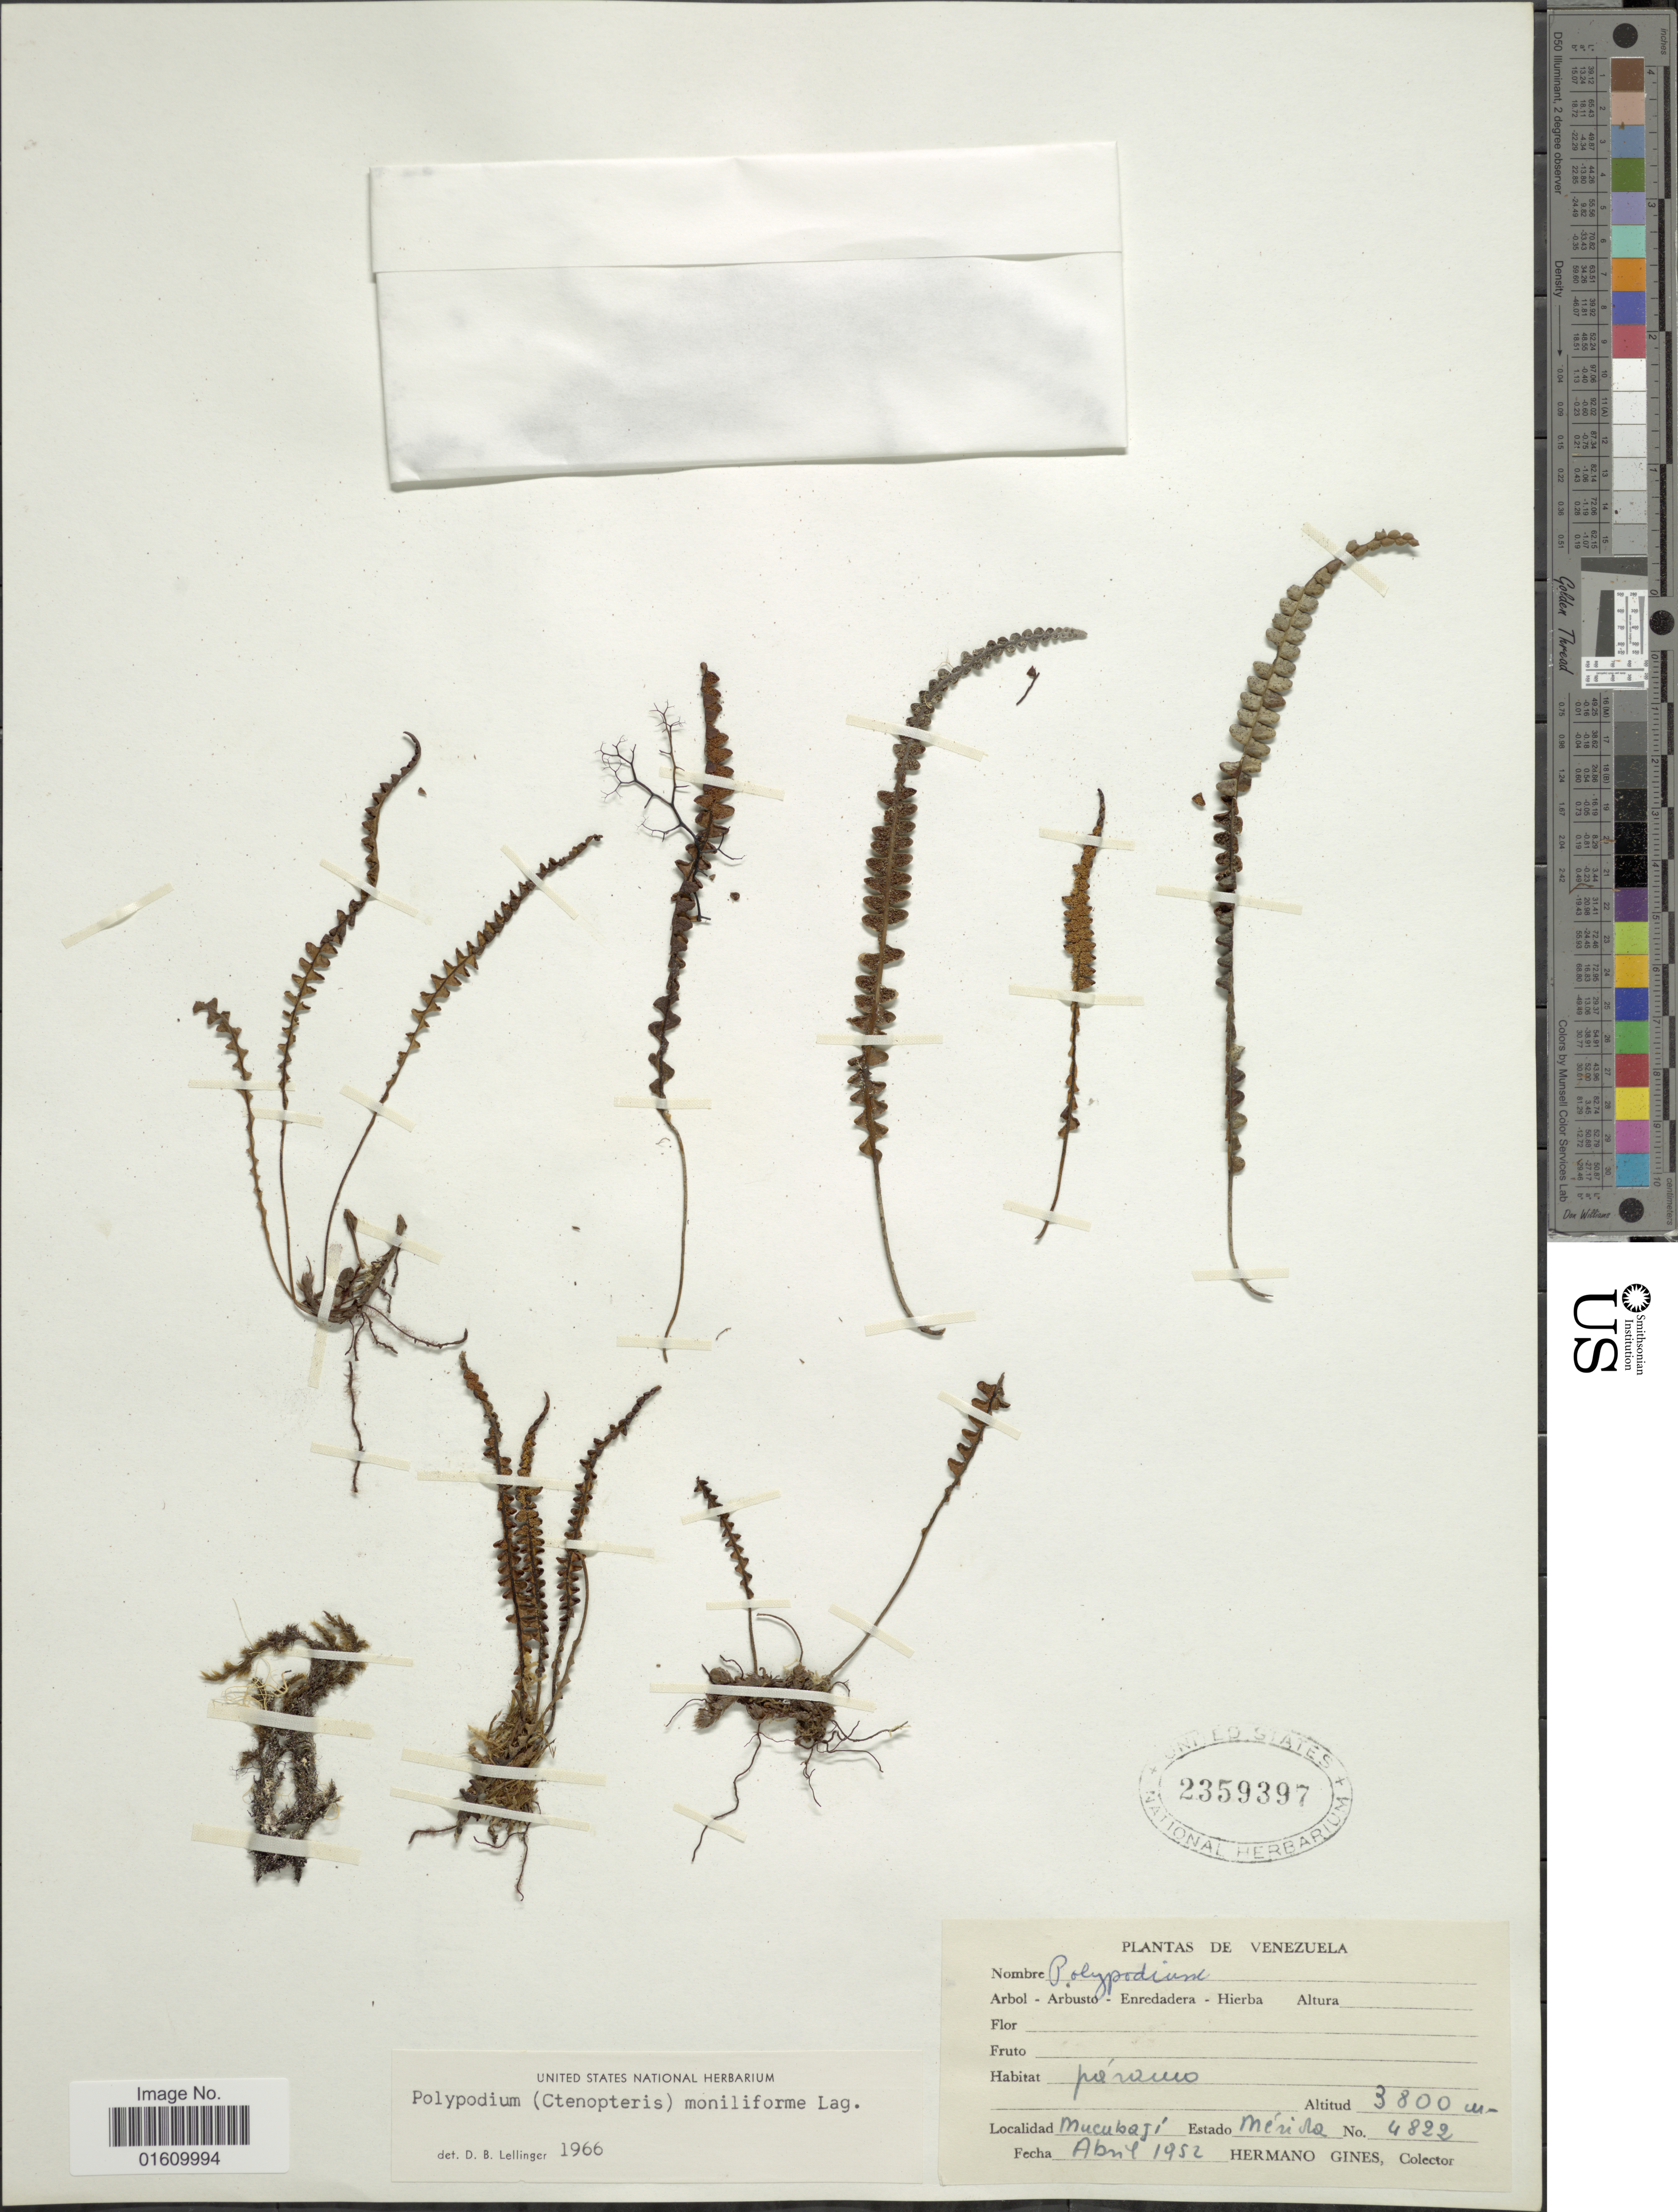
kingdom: Plantae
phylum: Tracheophyta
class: Polypodiopsida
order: Polypodiales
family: Polypodiaceae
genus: Melpomene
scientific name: Melpomene moniliformis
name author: (Lag. ex Sw.) A.R. Sm. & R.C. Moran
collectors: Bro. Gines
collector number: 4822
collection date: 1952-04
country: Venezuela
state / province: Mérida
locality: Mucubaji, Merida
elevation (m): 3800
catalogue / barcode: US 2359397